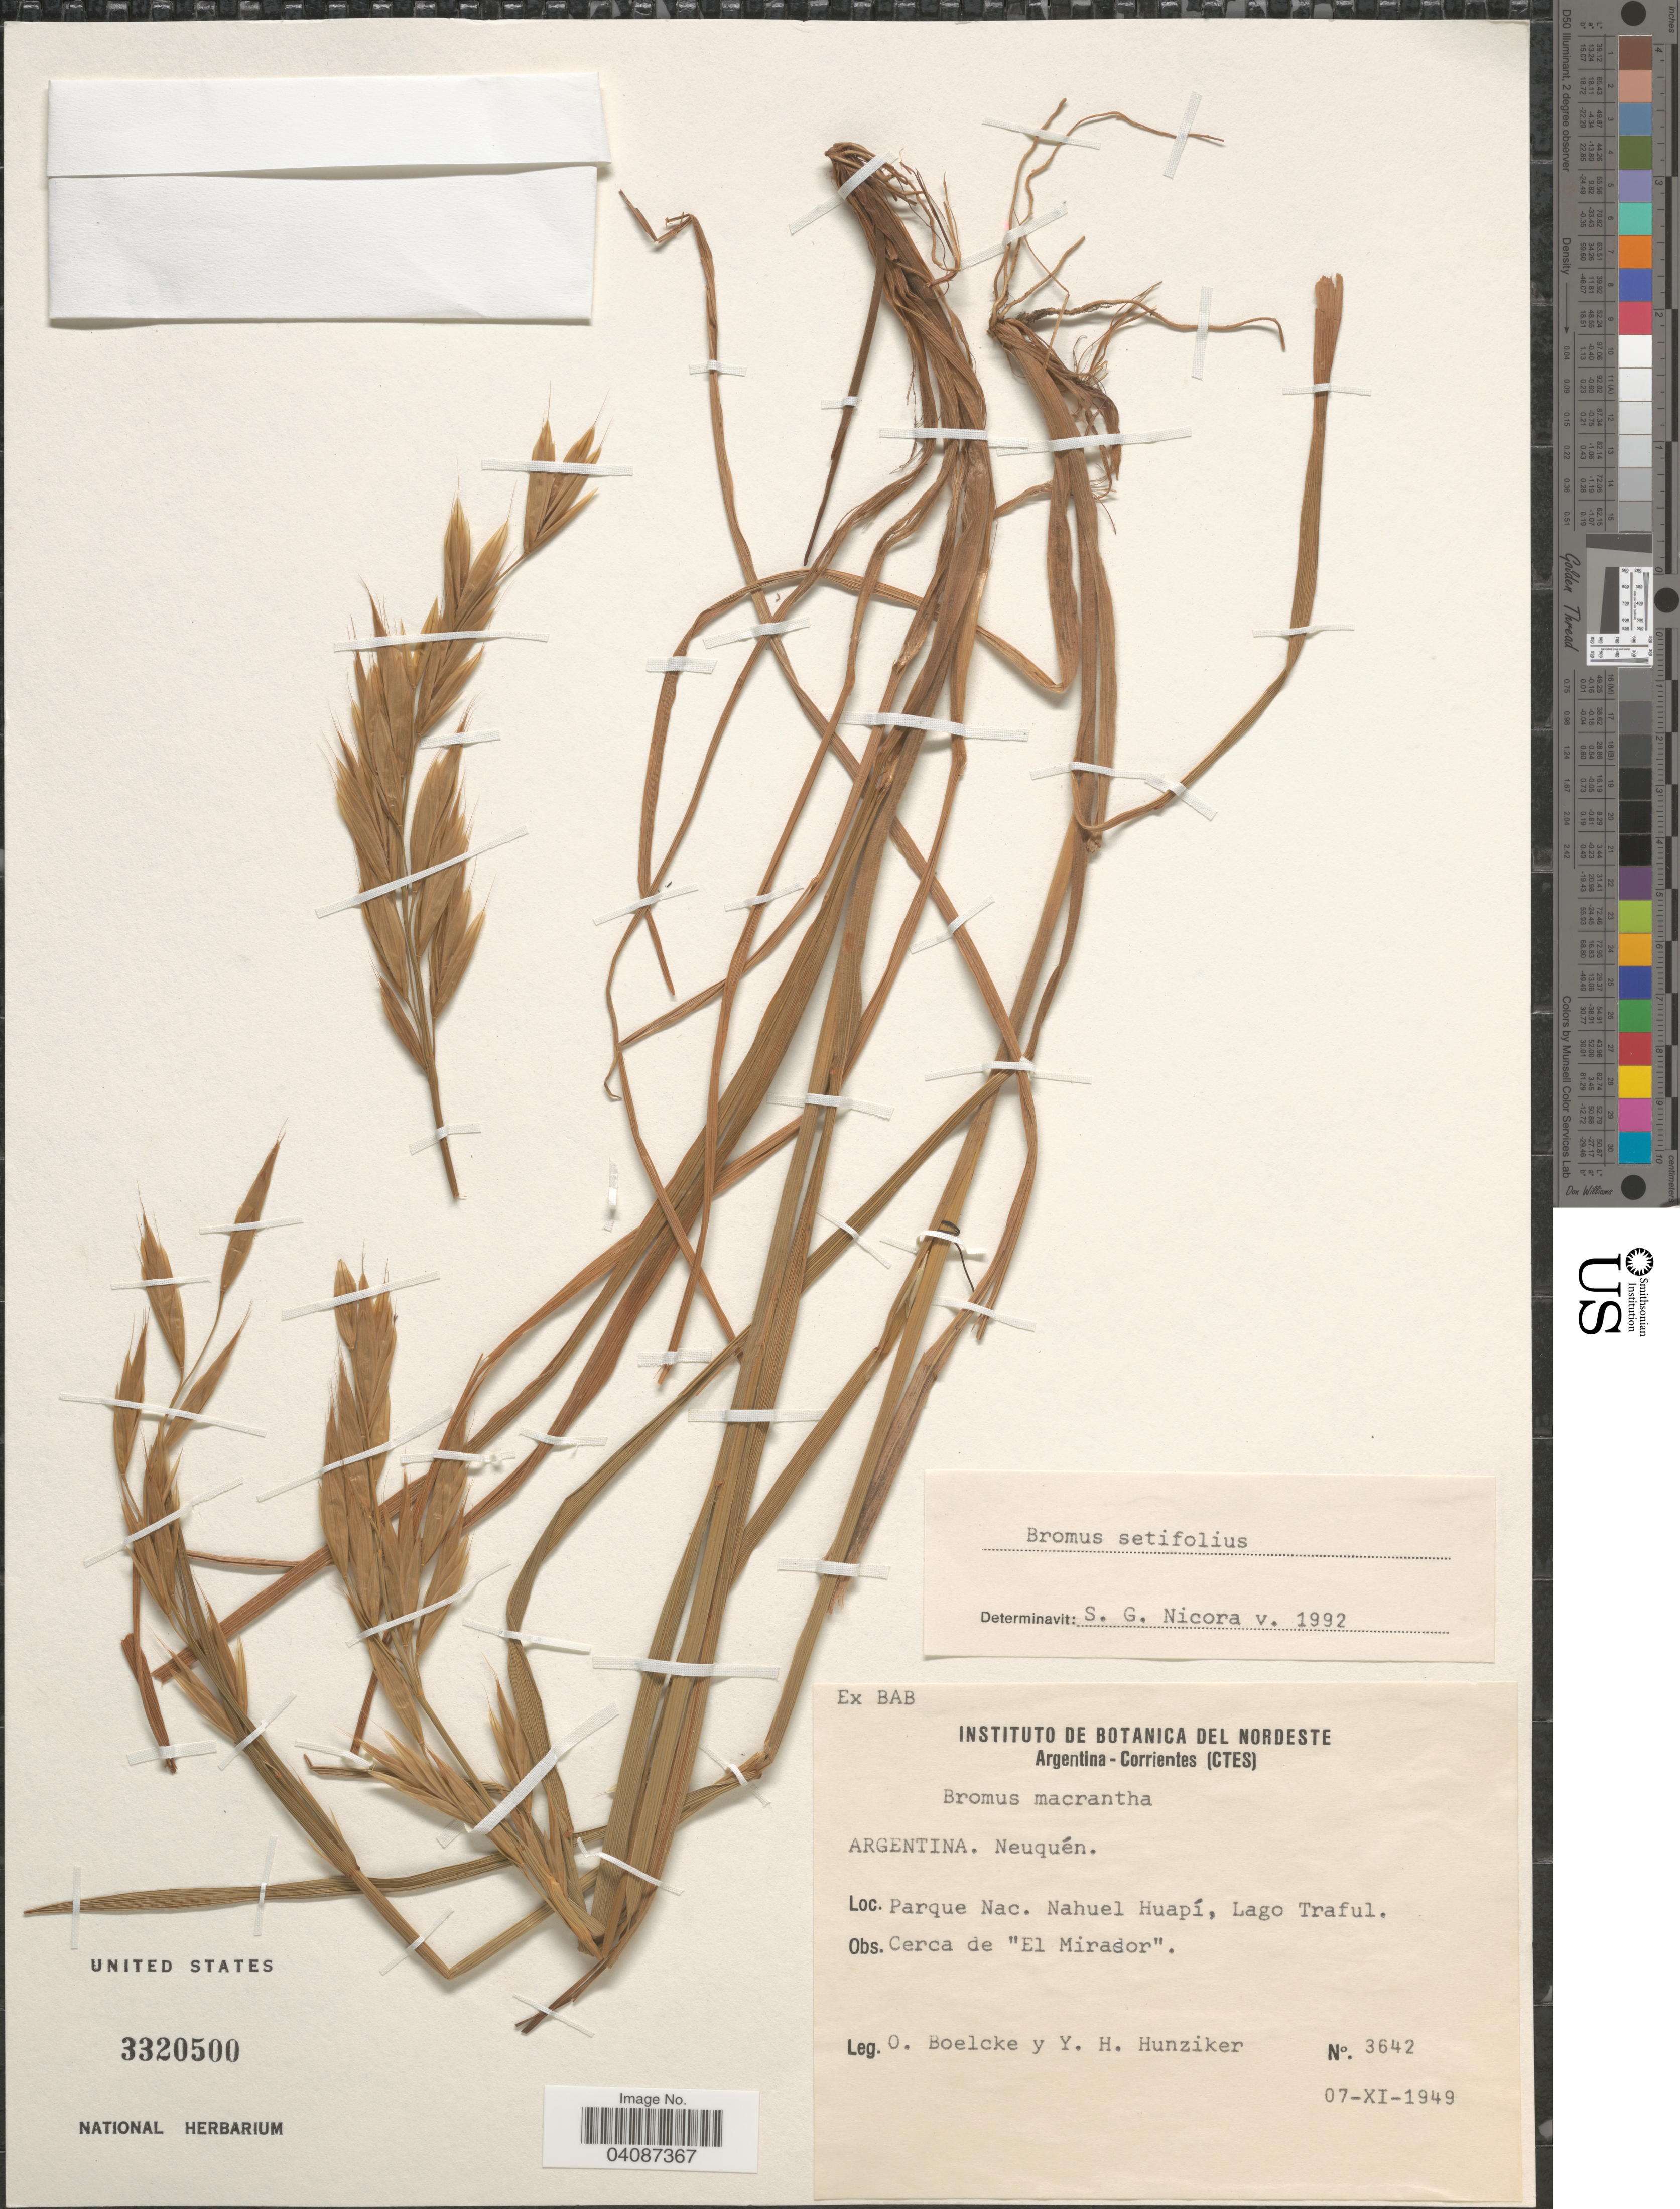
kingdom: Plantae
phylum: Tracheophyta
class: Liliopsida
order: Poales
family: Poaceae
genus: Bromus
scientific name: Bromus setifolis var. brevifolius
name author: Nees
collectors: O. Boelcke & Y. Hunziker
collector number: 3642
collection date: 1949-11-07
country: Argentina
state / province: Neuquen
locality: Parque Nac. Nahuel Huapí, Lago Traful. Cerca de "El Mirador".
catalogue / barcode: US 3320500